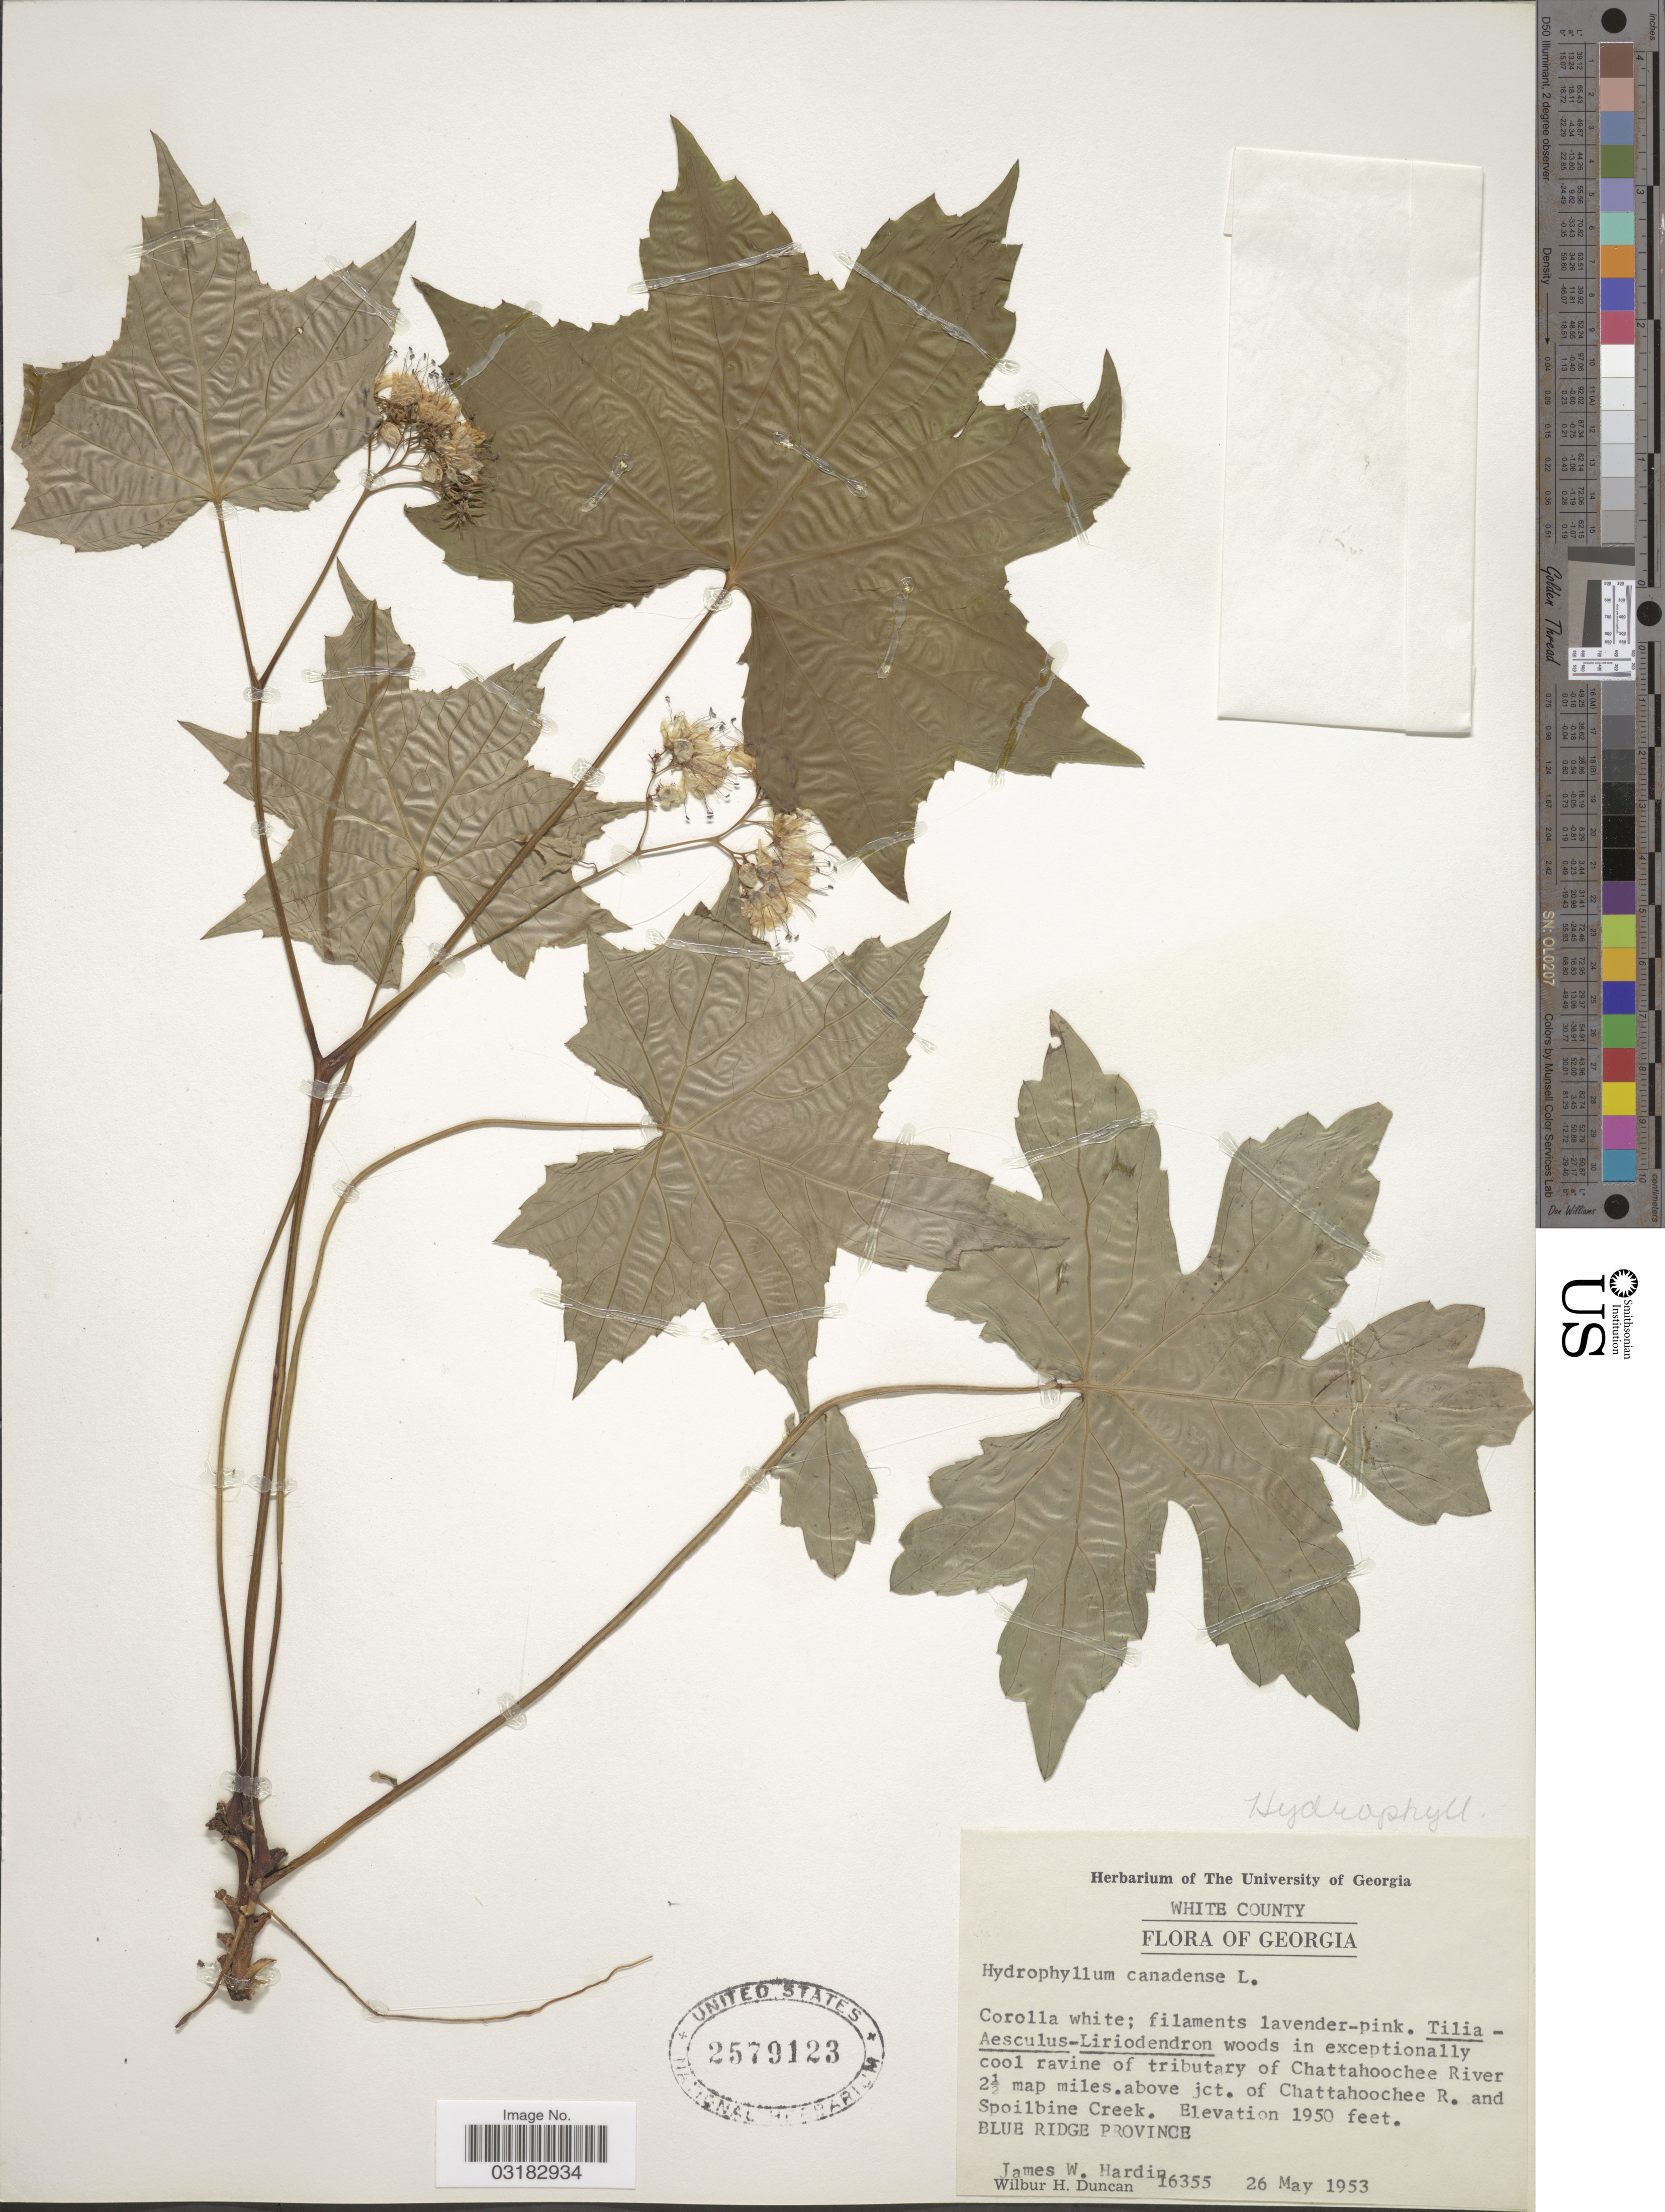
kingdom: Plantae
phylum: Tracheophyta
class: Magnoliopsida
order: Boraginales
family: Hydrophyllaceae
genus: Hydrophyllum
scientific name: Hydrophyllum canadense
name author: L.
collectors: J. Hardin & W. H. Duncan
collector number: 16355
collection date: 1953-05-26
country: United States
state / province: Georgia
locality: White County. Chattahoochee River 2½ map miles. above jct. of Chattahoochee R. and Spoilbine Creek. Blue Ridge Province.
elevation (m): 594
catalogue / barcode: US 2579123